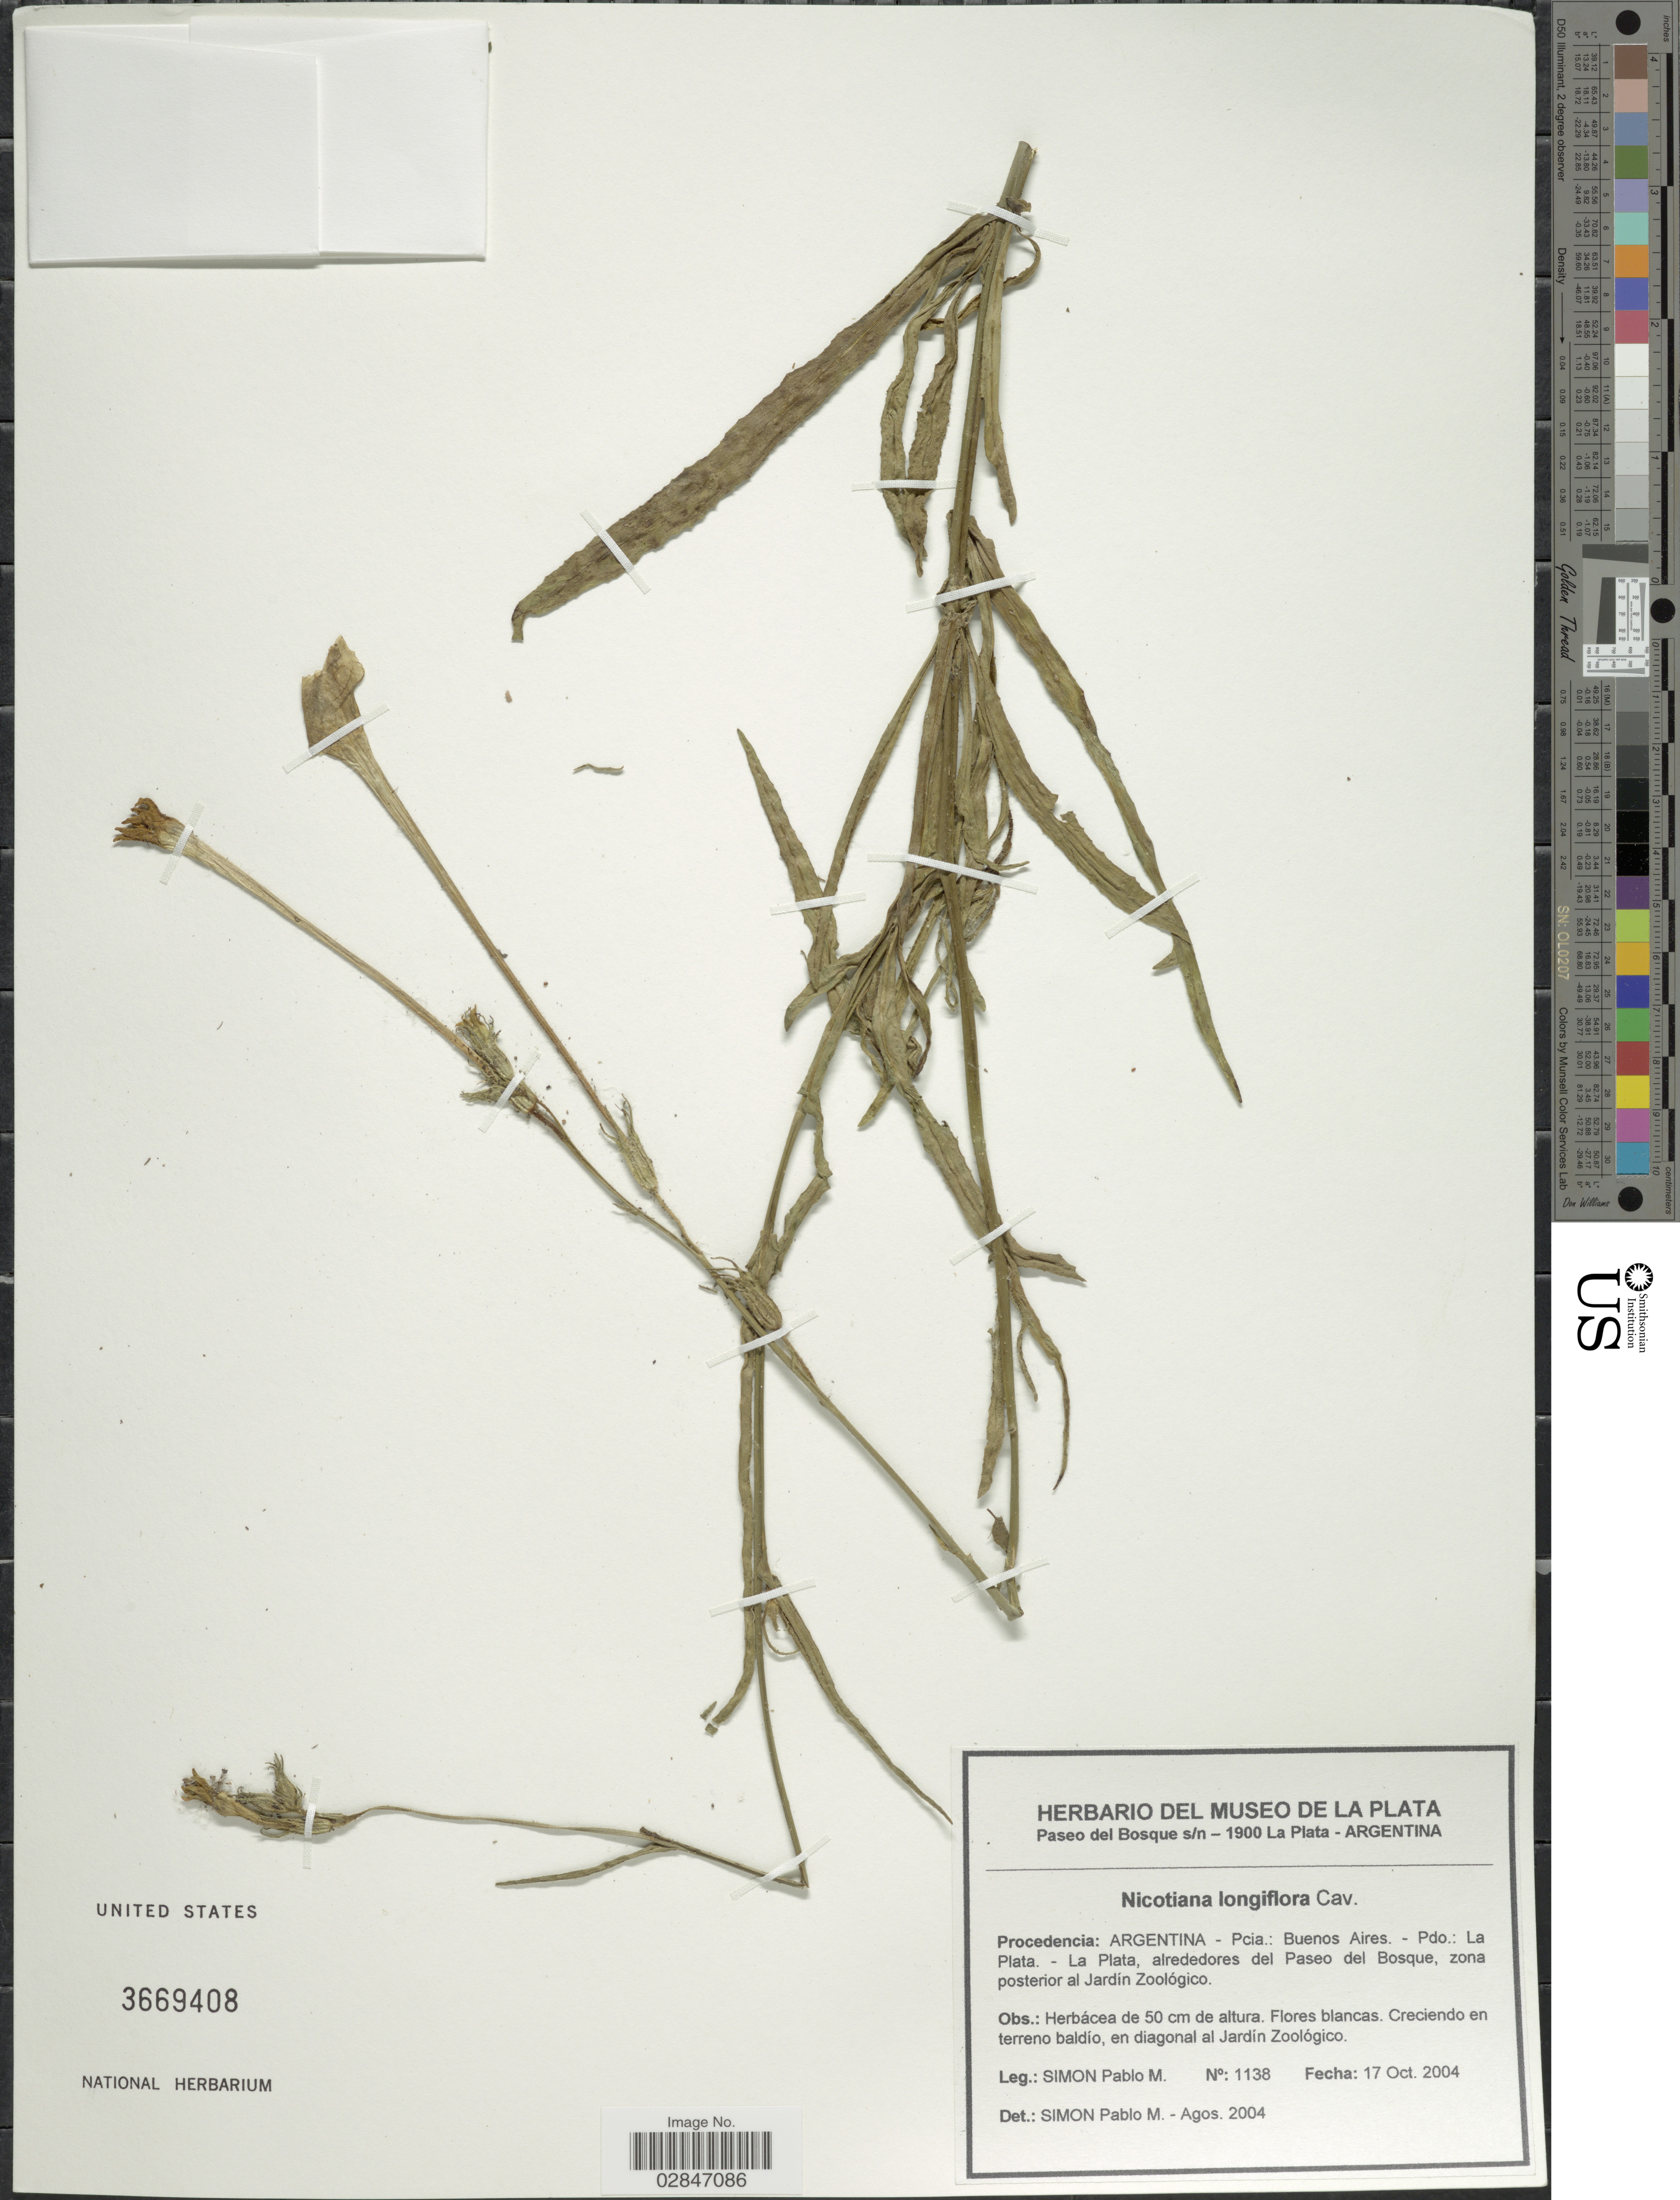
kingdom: Plantae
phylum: Tracheophyta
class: Magnoliopsida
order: Solanales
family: Solanaceae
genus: Nicotiana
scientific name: Nicotiana longiflora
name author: Cav.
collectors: S. Pablo M.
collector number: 1138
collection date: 2004-10-17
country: Argentina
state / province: Buenos Aires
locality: Pcia.: Buenos Aires, - Pdo.: La Plata. - La Plata, alrededores del Paso del Bosque, zona posterior al Jardín Zoológico.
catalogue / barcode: US 3669408